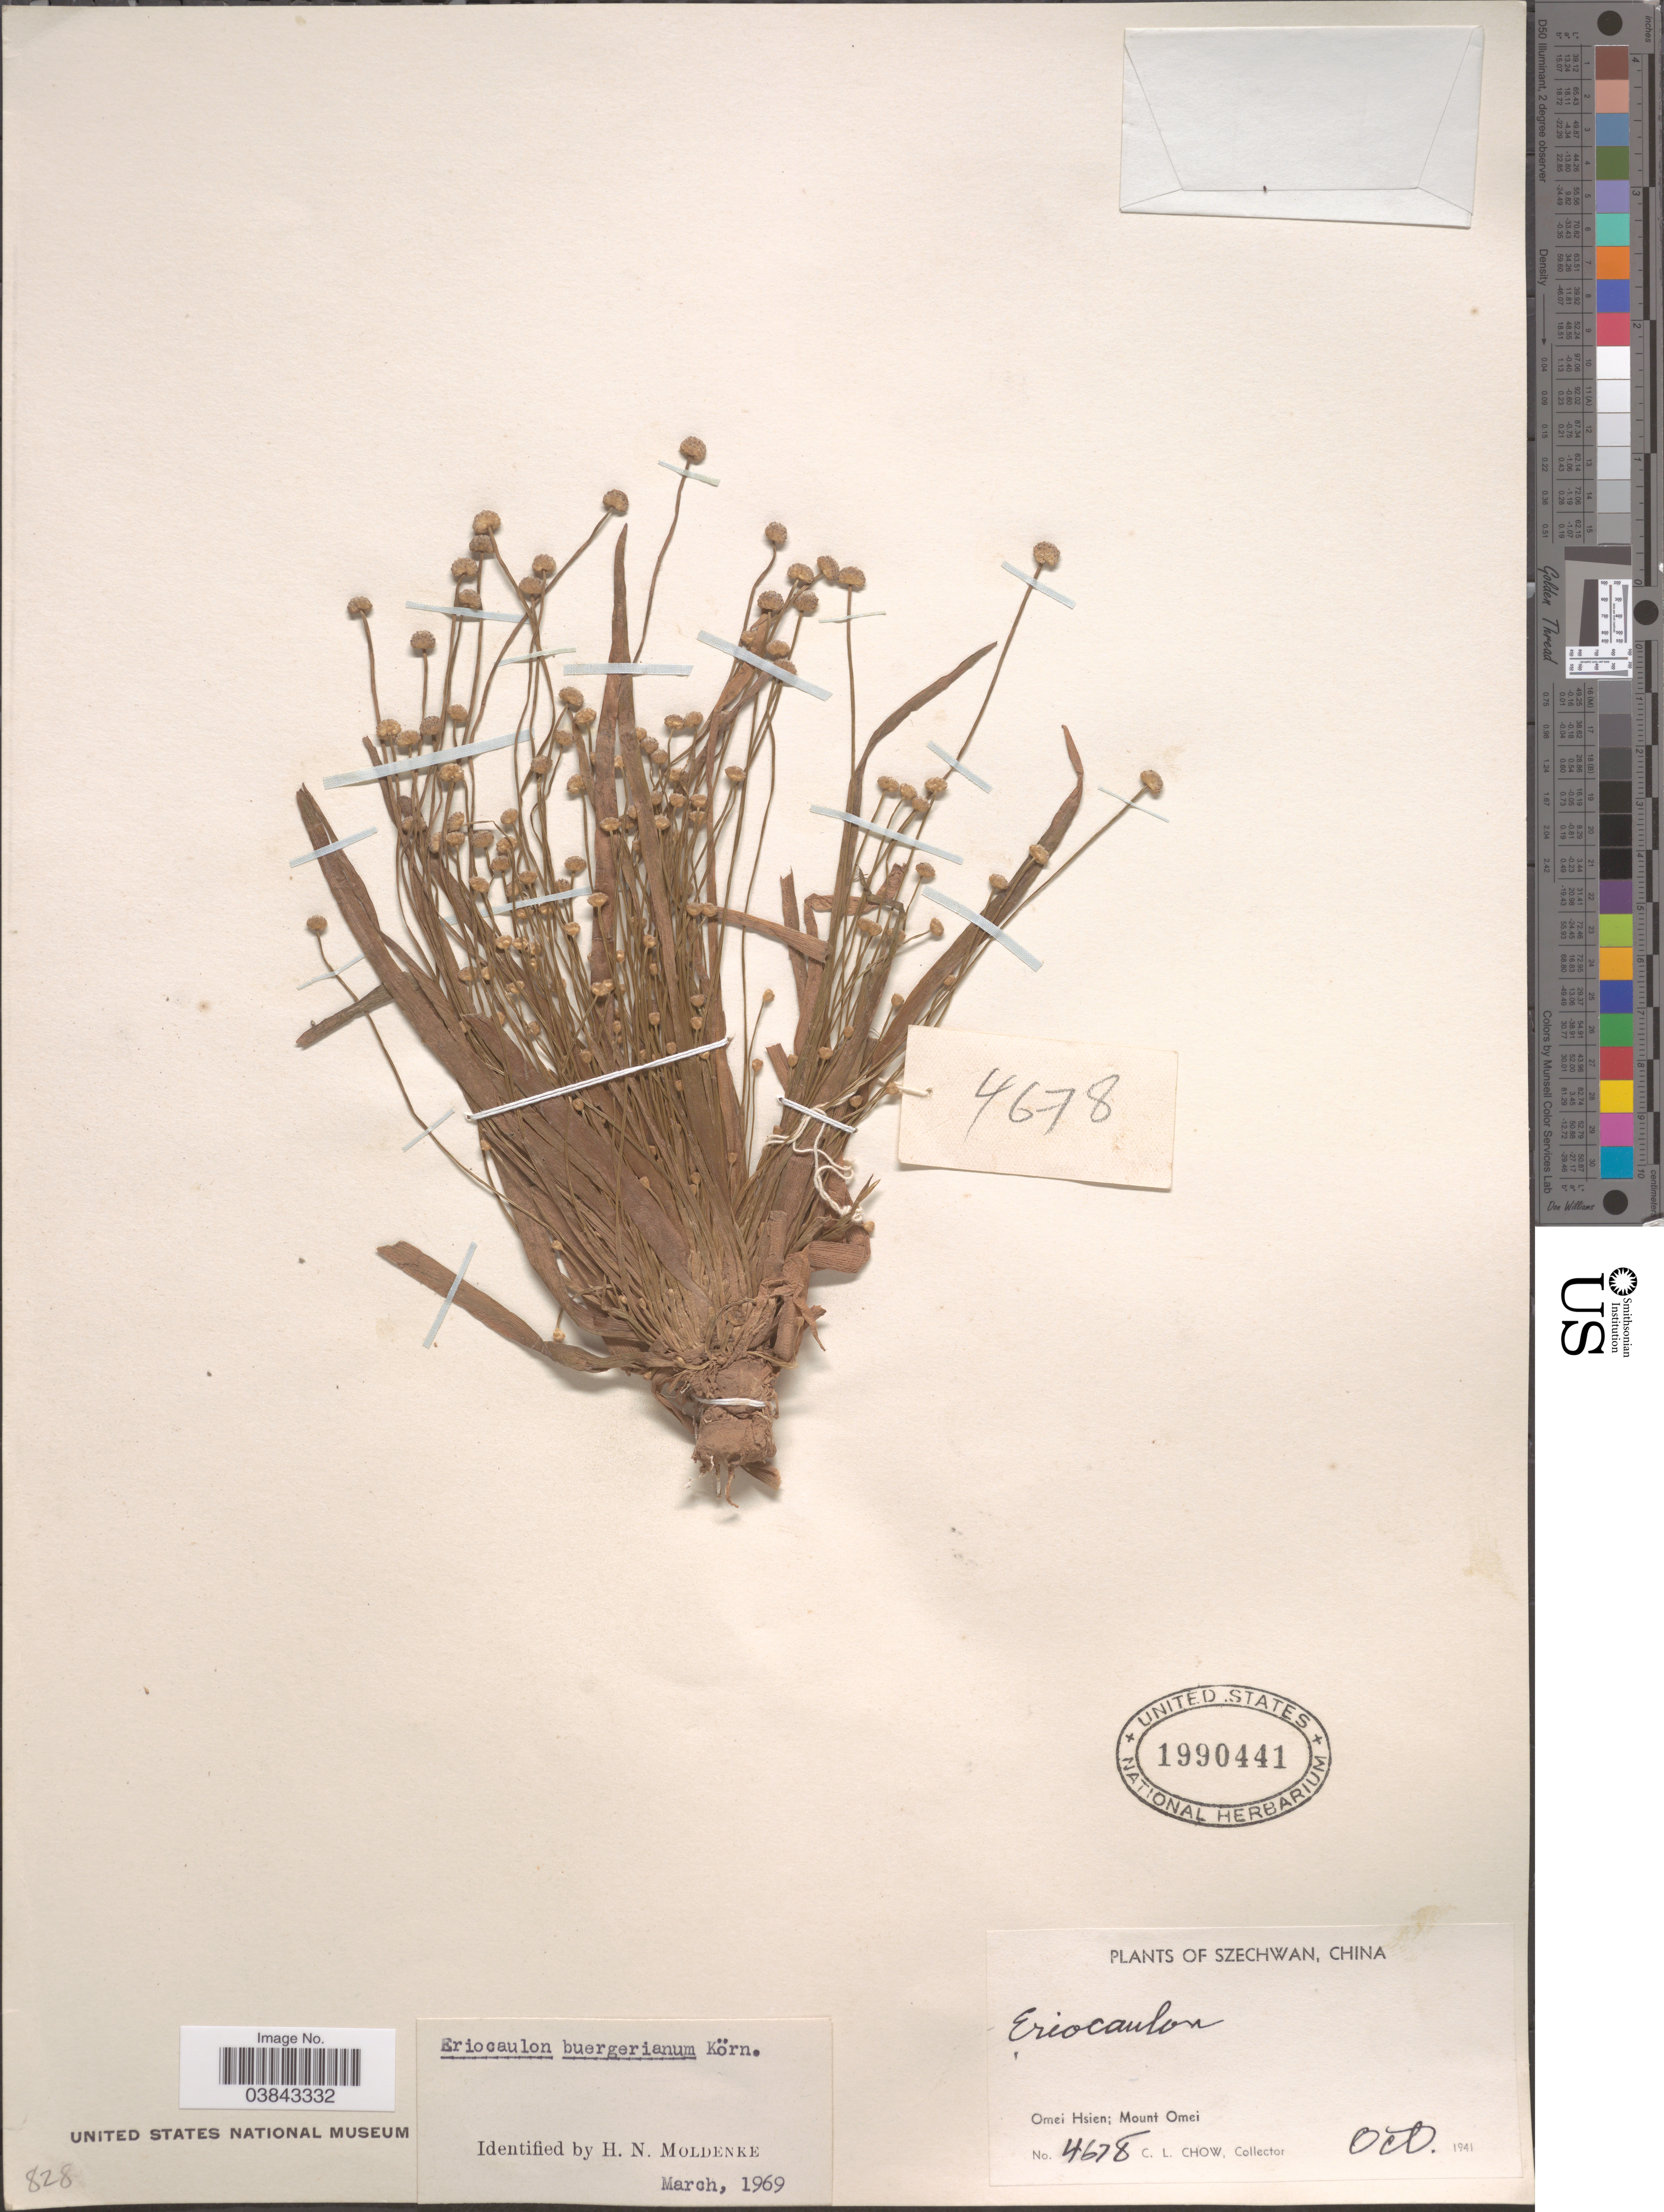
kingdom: Plantae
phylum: Tracheophyta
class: Liliopsida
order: Poales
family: Eriocaulaceae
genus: Eriocaulon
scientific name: Eriocaulon buergerianum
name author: Körn.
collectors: C. Chow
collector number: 4678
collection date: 1941-10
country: China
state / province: Sichuan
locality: Szechwan. Omei Hsien; Mount Omei.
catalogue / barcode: US 1990441